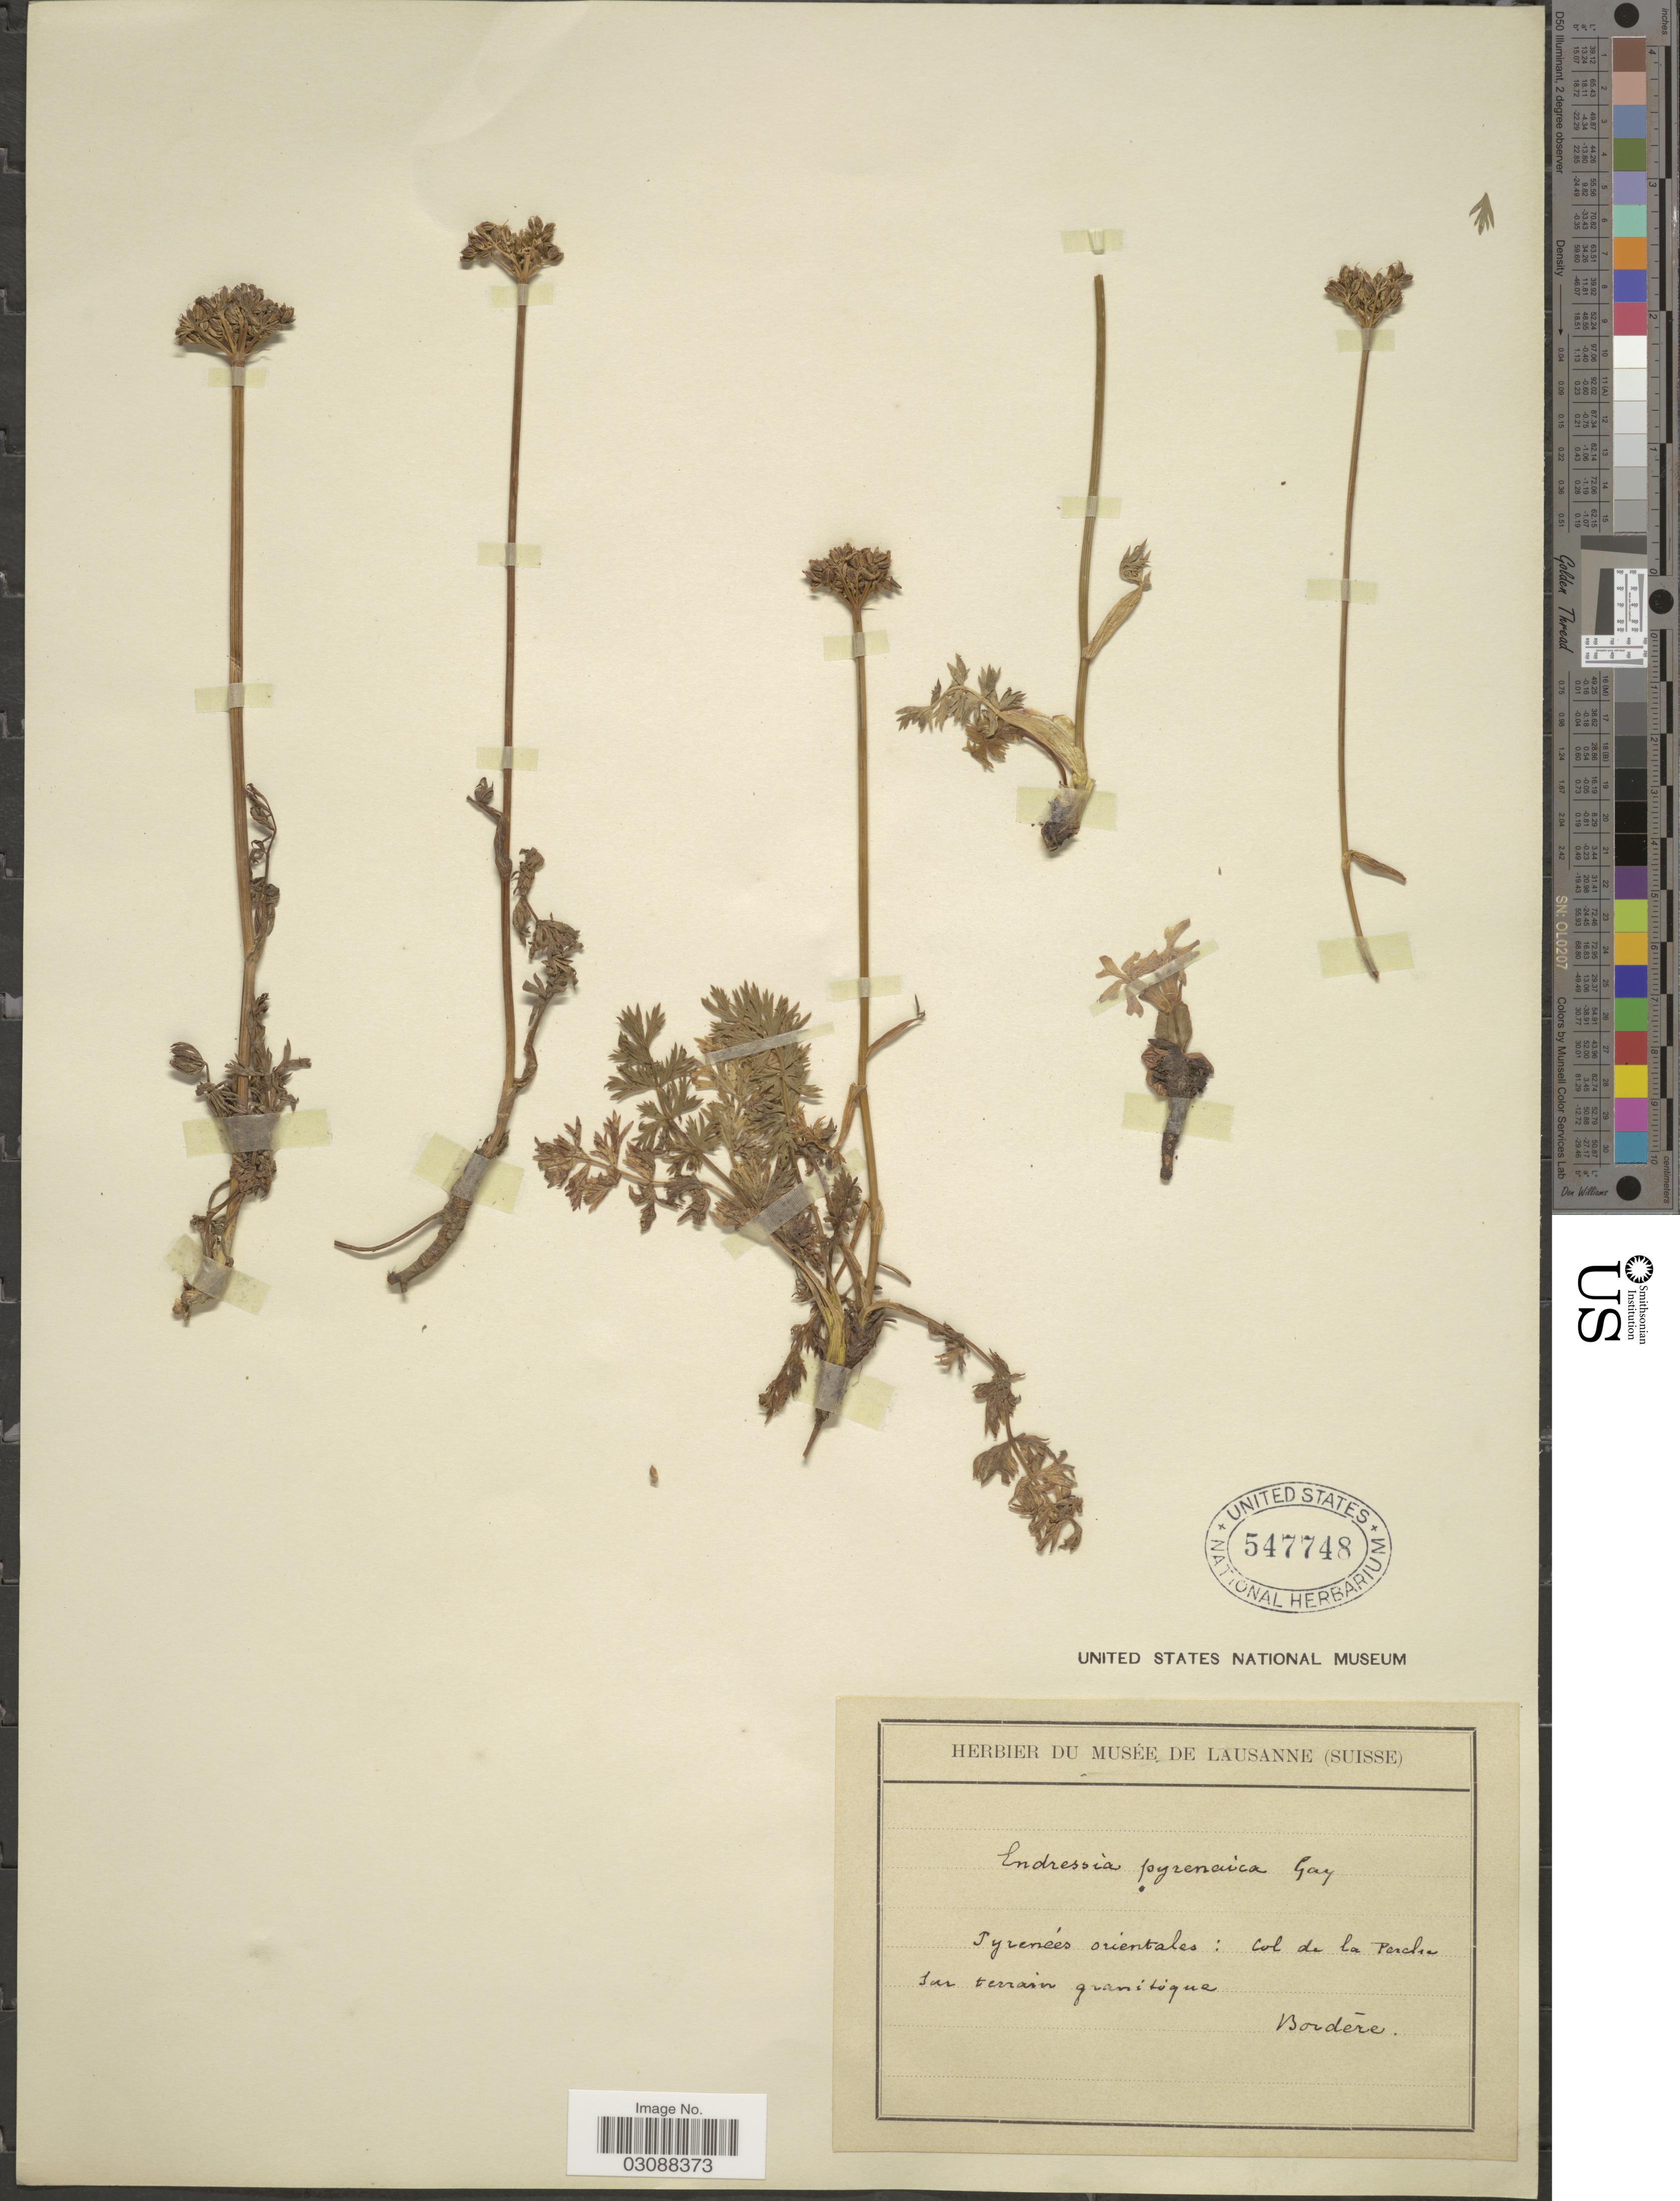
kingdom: Plantae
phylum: Tracheophyta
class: Magnoliopsida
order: Apiales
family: Apiaceae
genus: Endressia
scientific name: Endressia pyrenaica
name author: (ex herb. J. Ball ex DC.) J. Gay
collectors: -. Bordère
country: France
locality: Pyrenées orientales: col de la Perche.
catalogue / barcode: US 547748